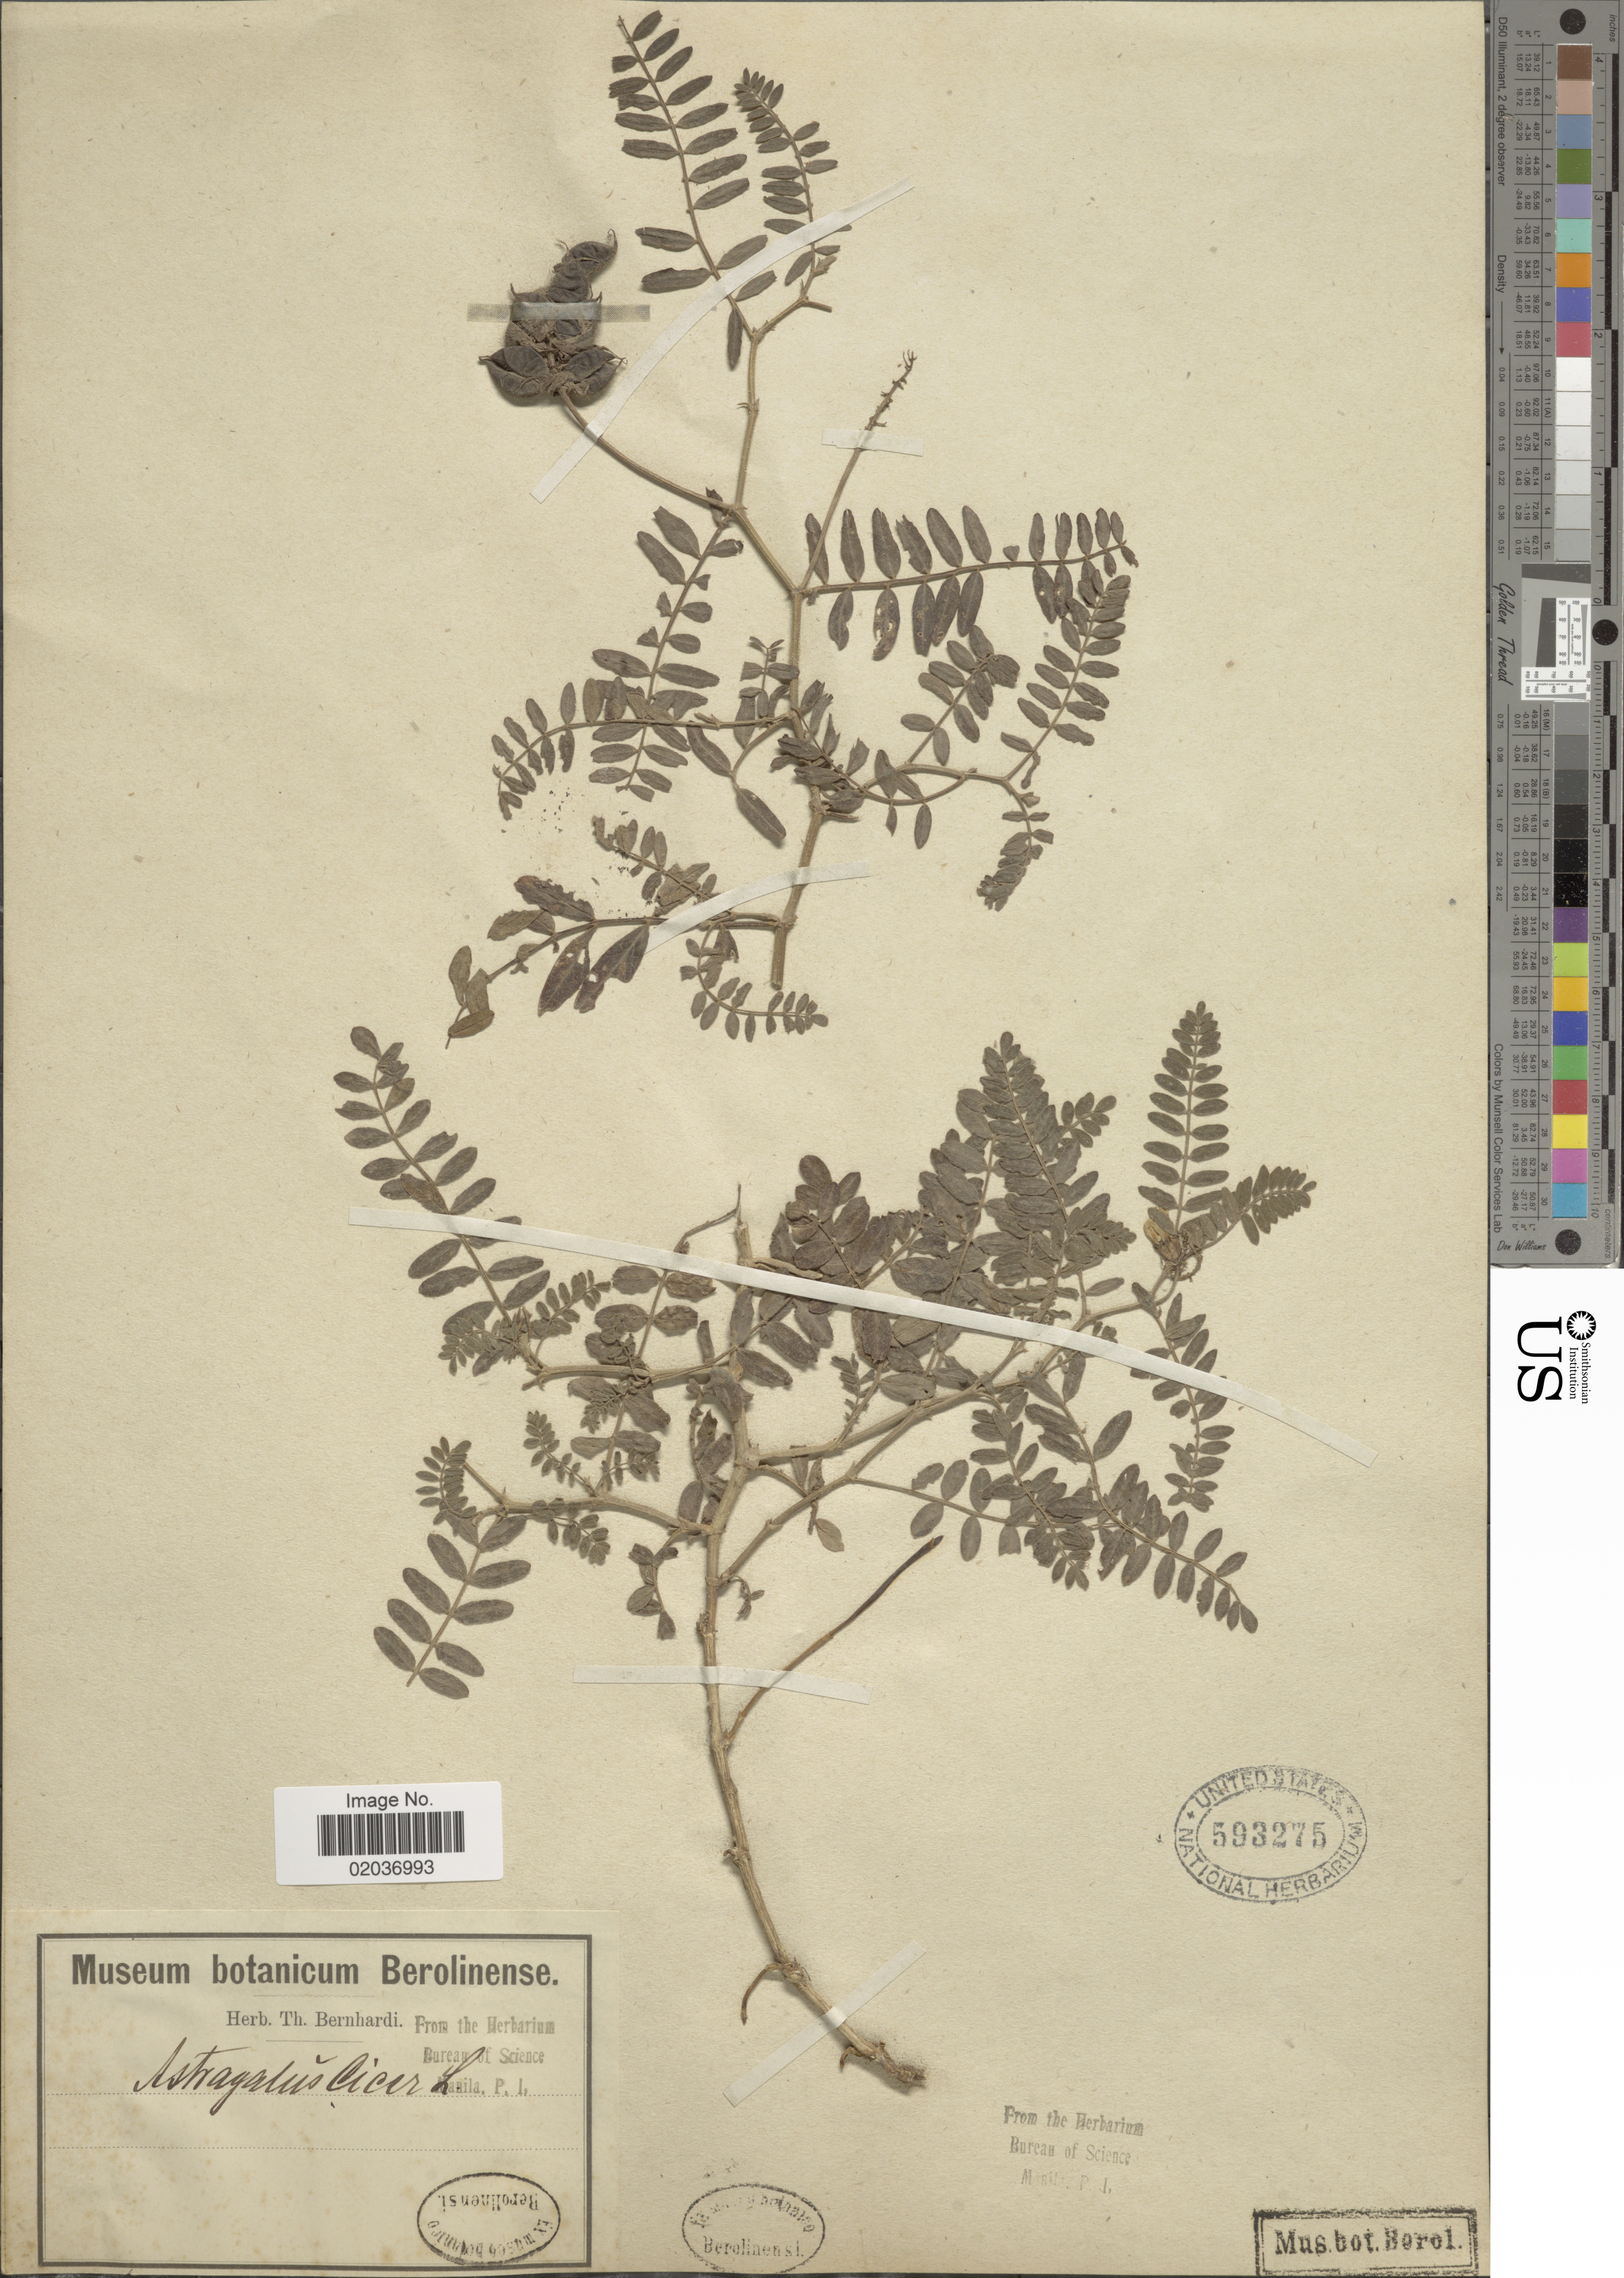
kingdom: Plantae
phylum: Tracheophyta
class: Magnoliopsida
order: Fabales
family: Fabaceae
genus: Astragalus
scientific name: Astragalus cicer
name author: L.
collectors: ex herb. Bernhardi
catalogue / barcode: US 593275